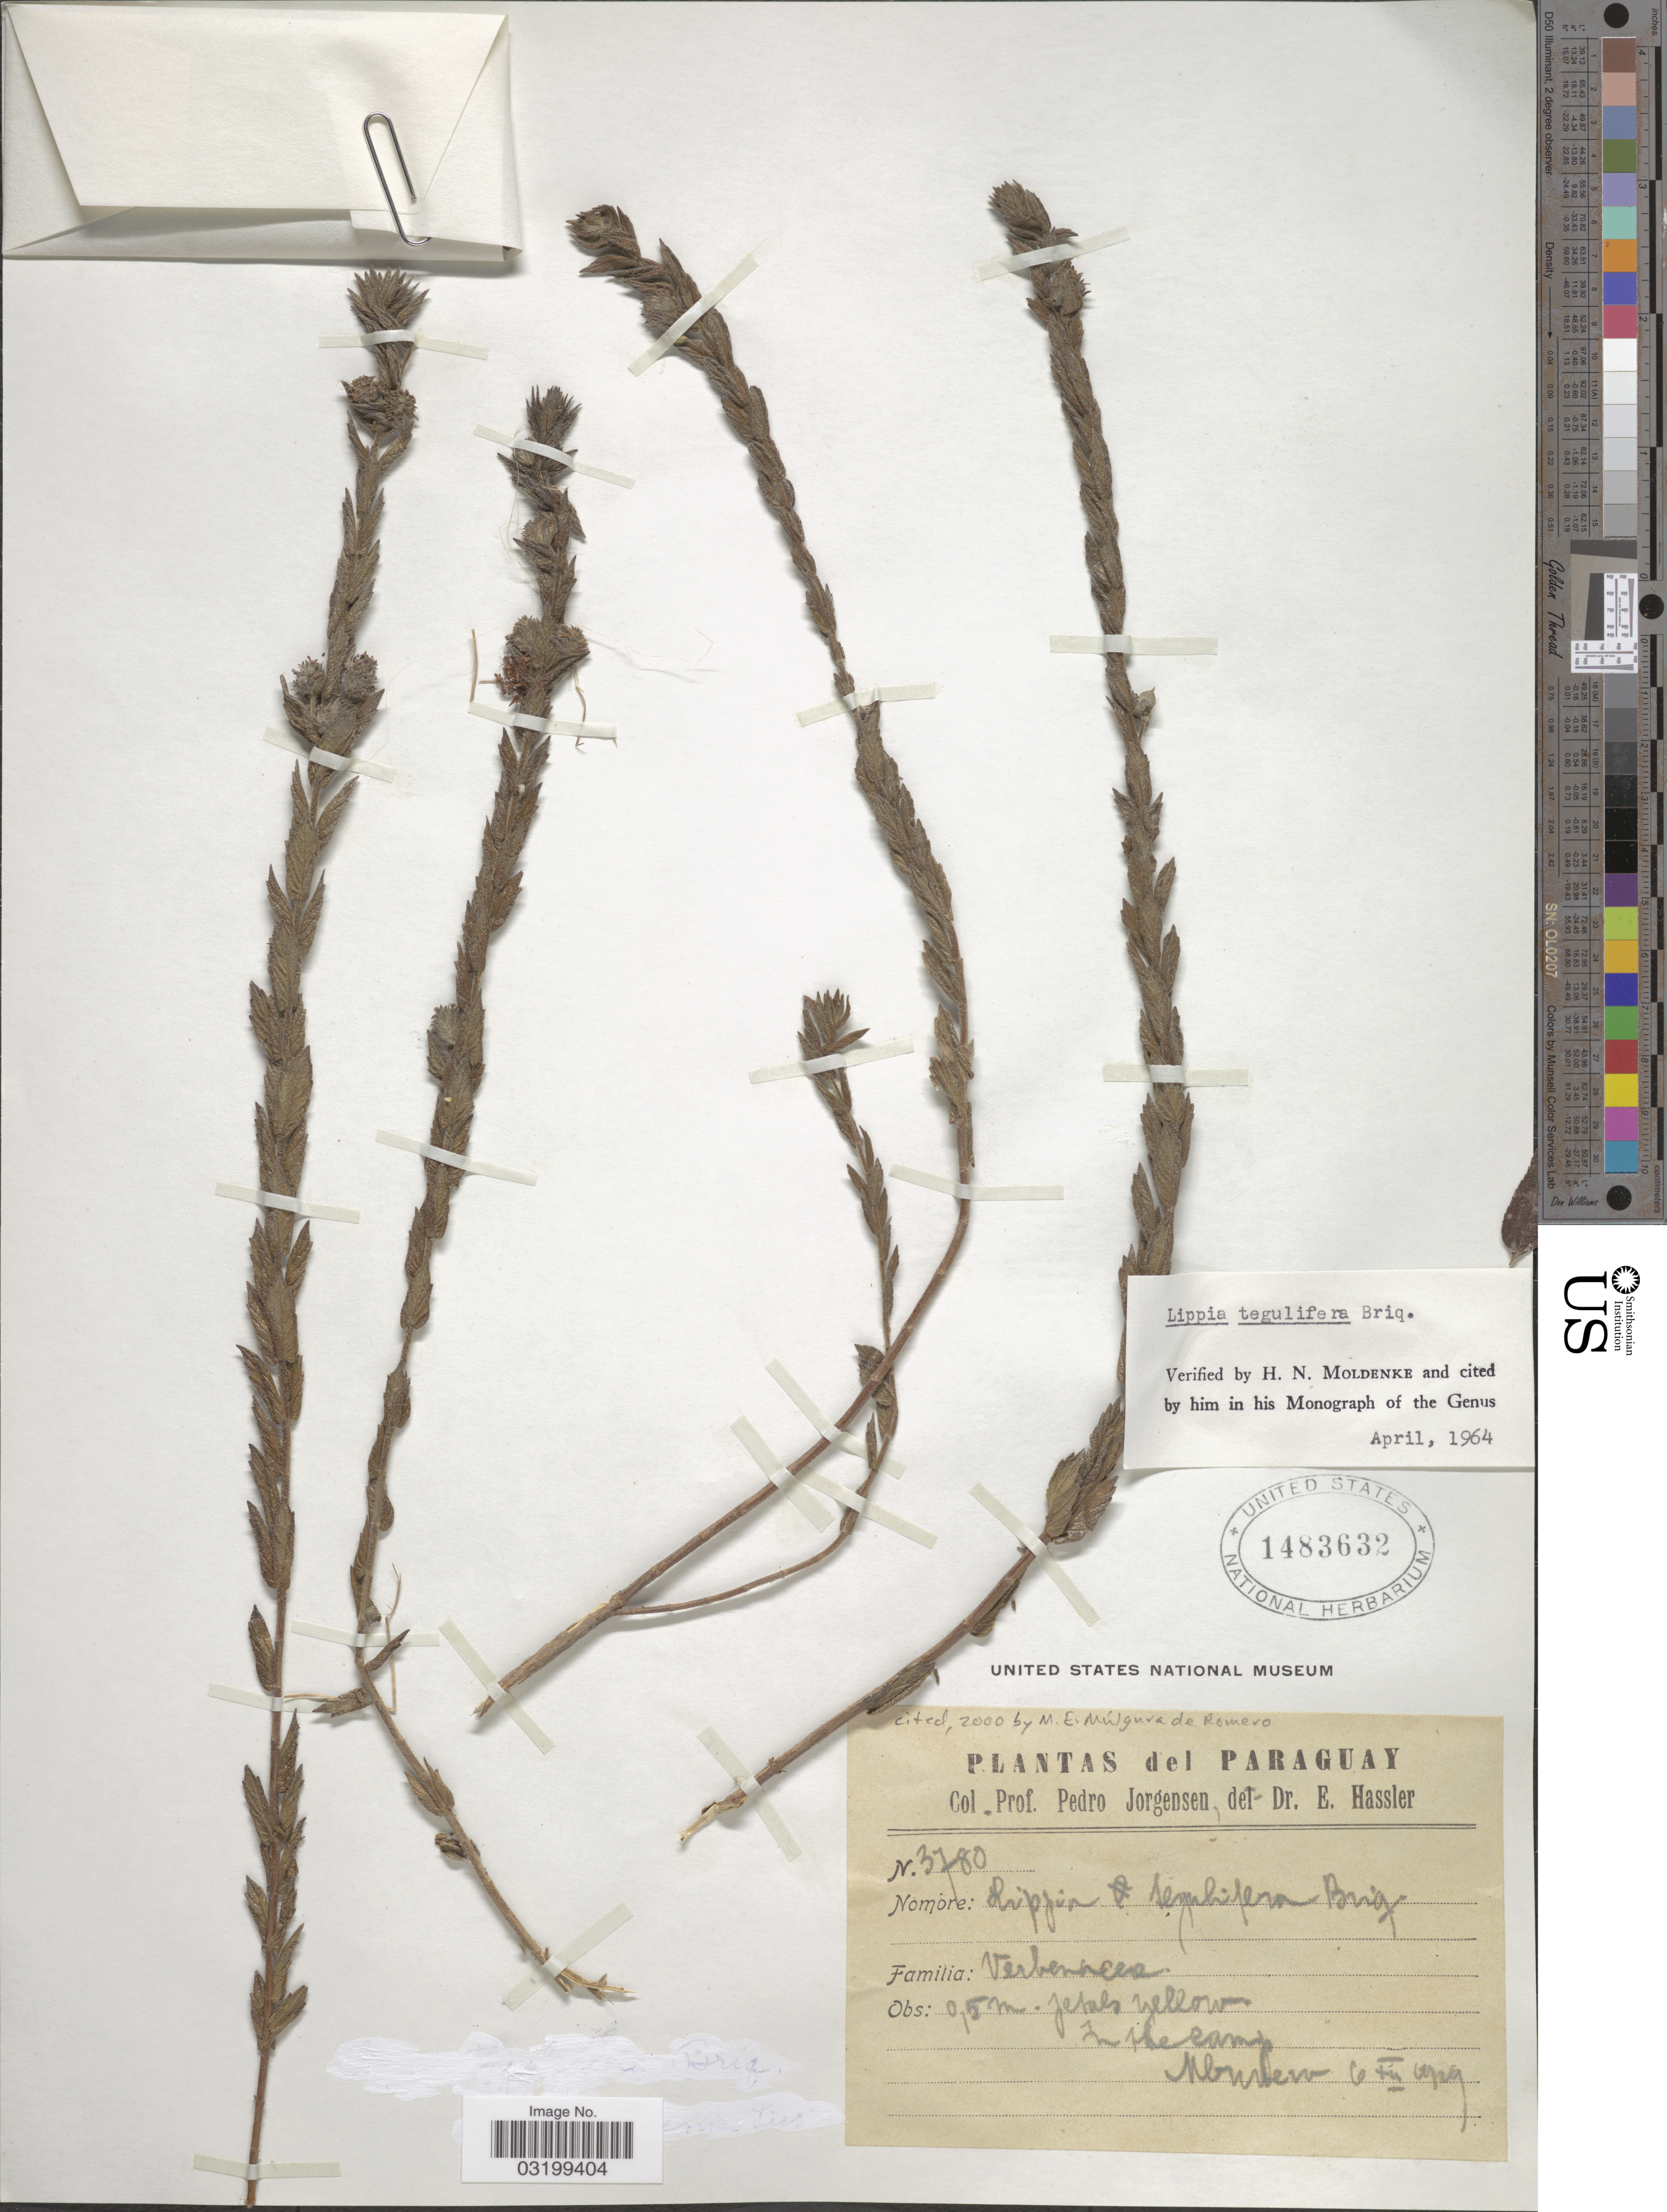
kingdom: Plantae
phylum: Tracheophyta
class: Magnoliopsida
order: Lamiales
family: Verbenaceae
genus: Lippia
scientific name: Lippia tegulifera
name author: Briq.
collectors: P. Jörgensen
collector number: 3780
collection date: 1929-12-06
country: Paraguay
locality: Mburero [interpreted].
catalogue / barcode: US 1483632